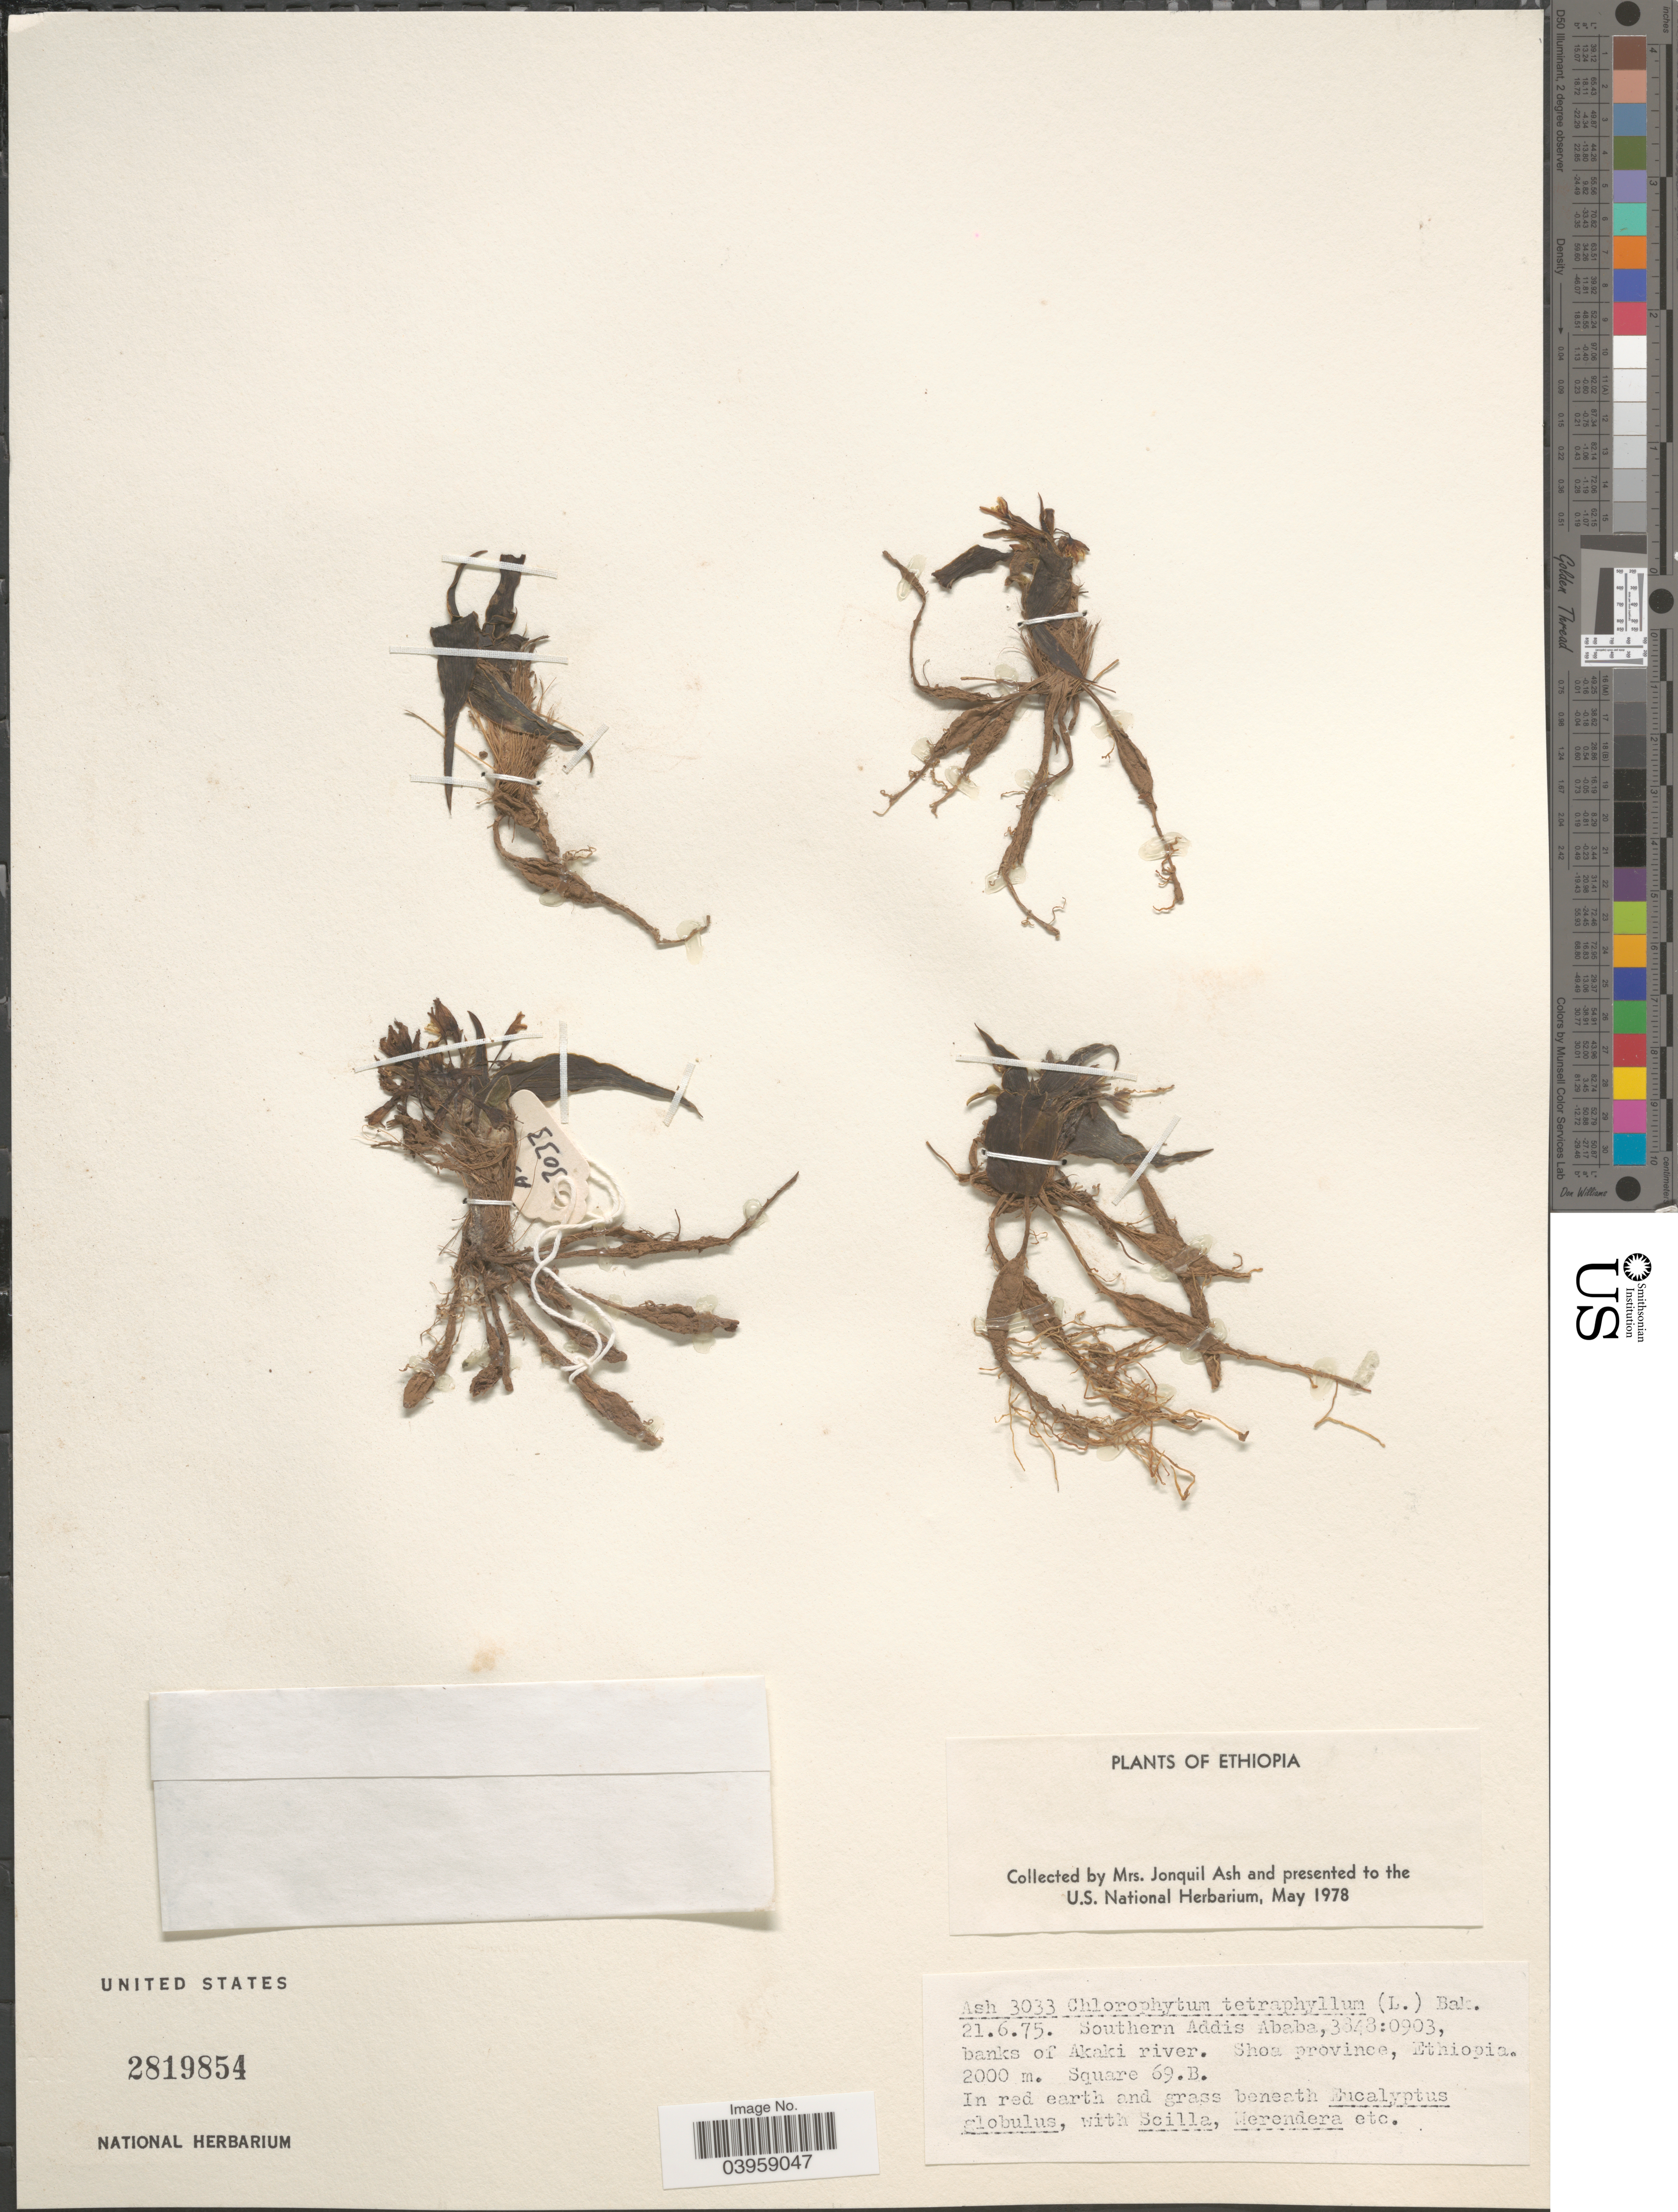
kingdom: Plantae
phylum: Tracheophyta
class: Liliopsida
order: Asparagales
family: Asparagaceae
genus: Chlorophytum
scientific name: Chlorophytum tetraphyllum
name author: (L. f.) Baker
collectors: J. Ash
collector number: Ash 3033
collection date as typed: Transcribed d/m/y: 21/6/75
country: Ethiopia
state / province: Addis Ababa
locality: Southern Addis Ababa, 3848:0903, banks of Akaki river. Shoa province. Square 69.B.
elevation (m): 2000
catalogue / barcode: US 2819854